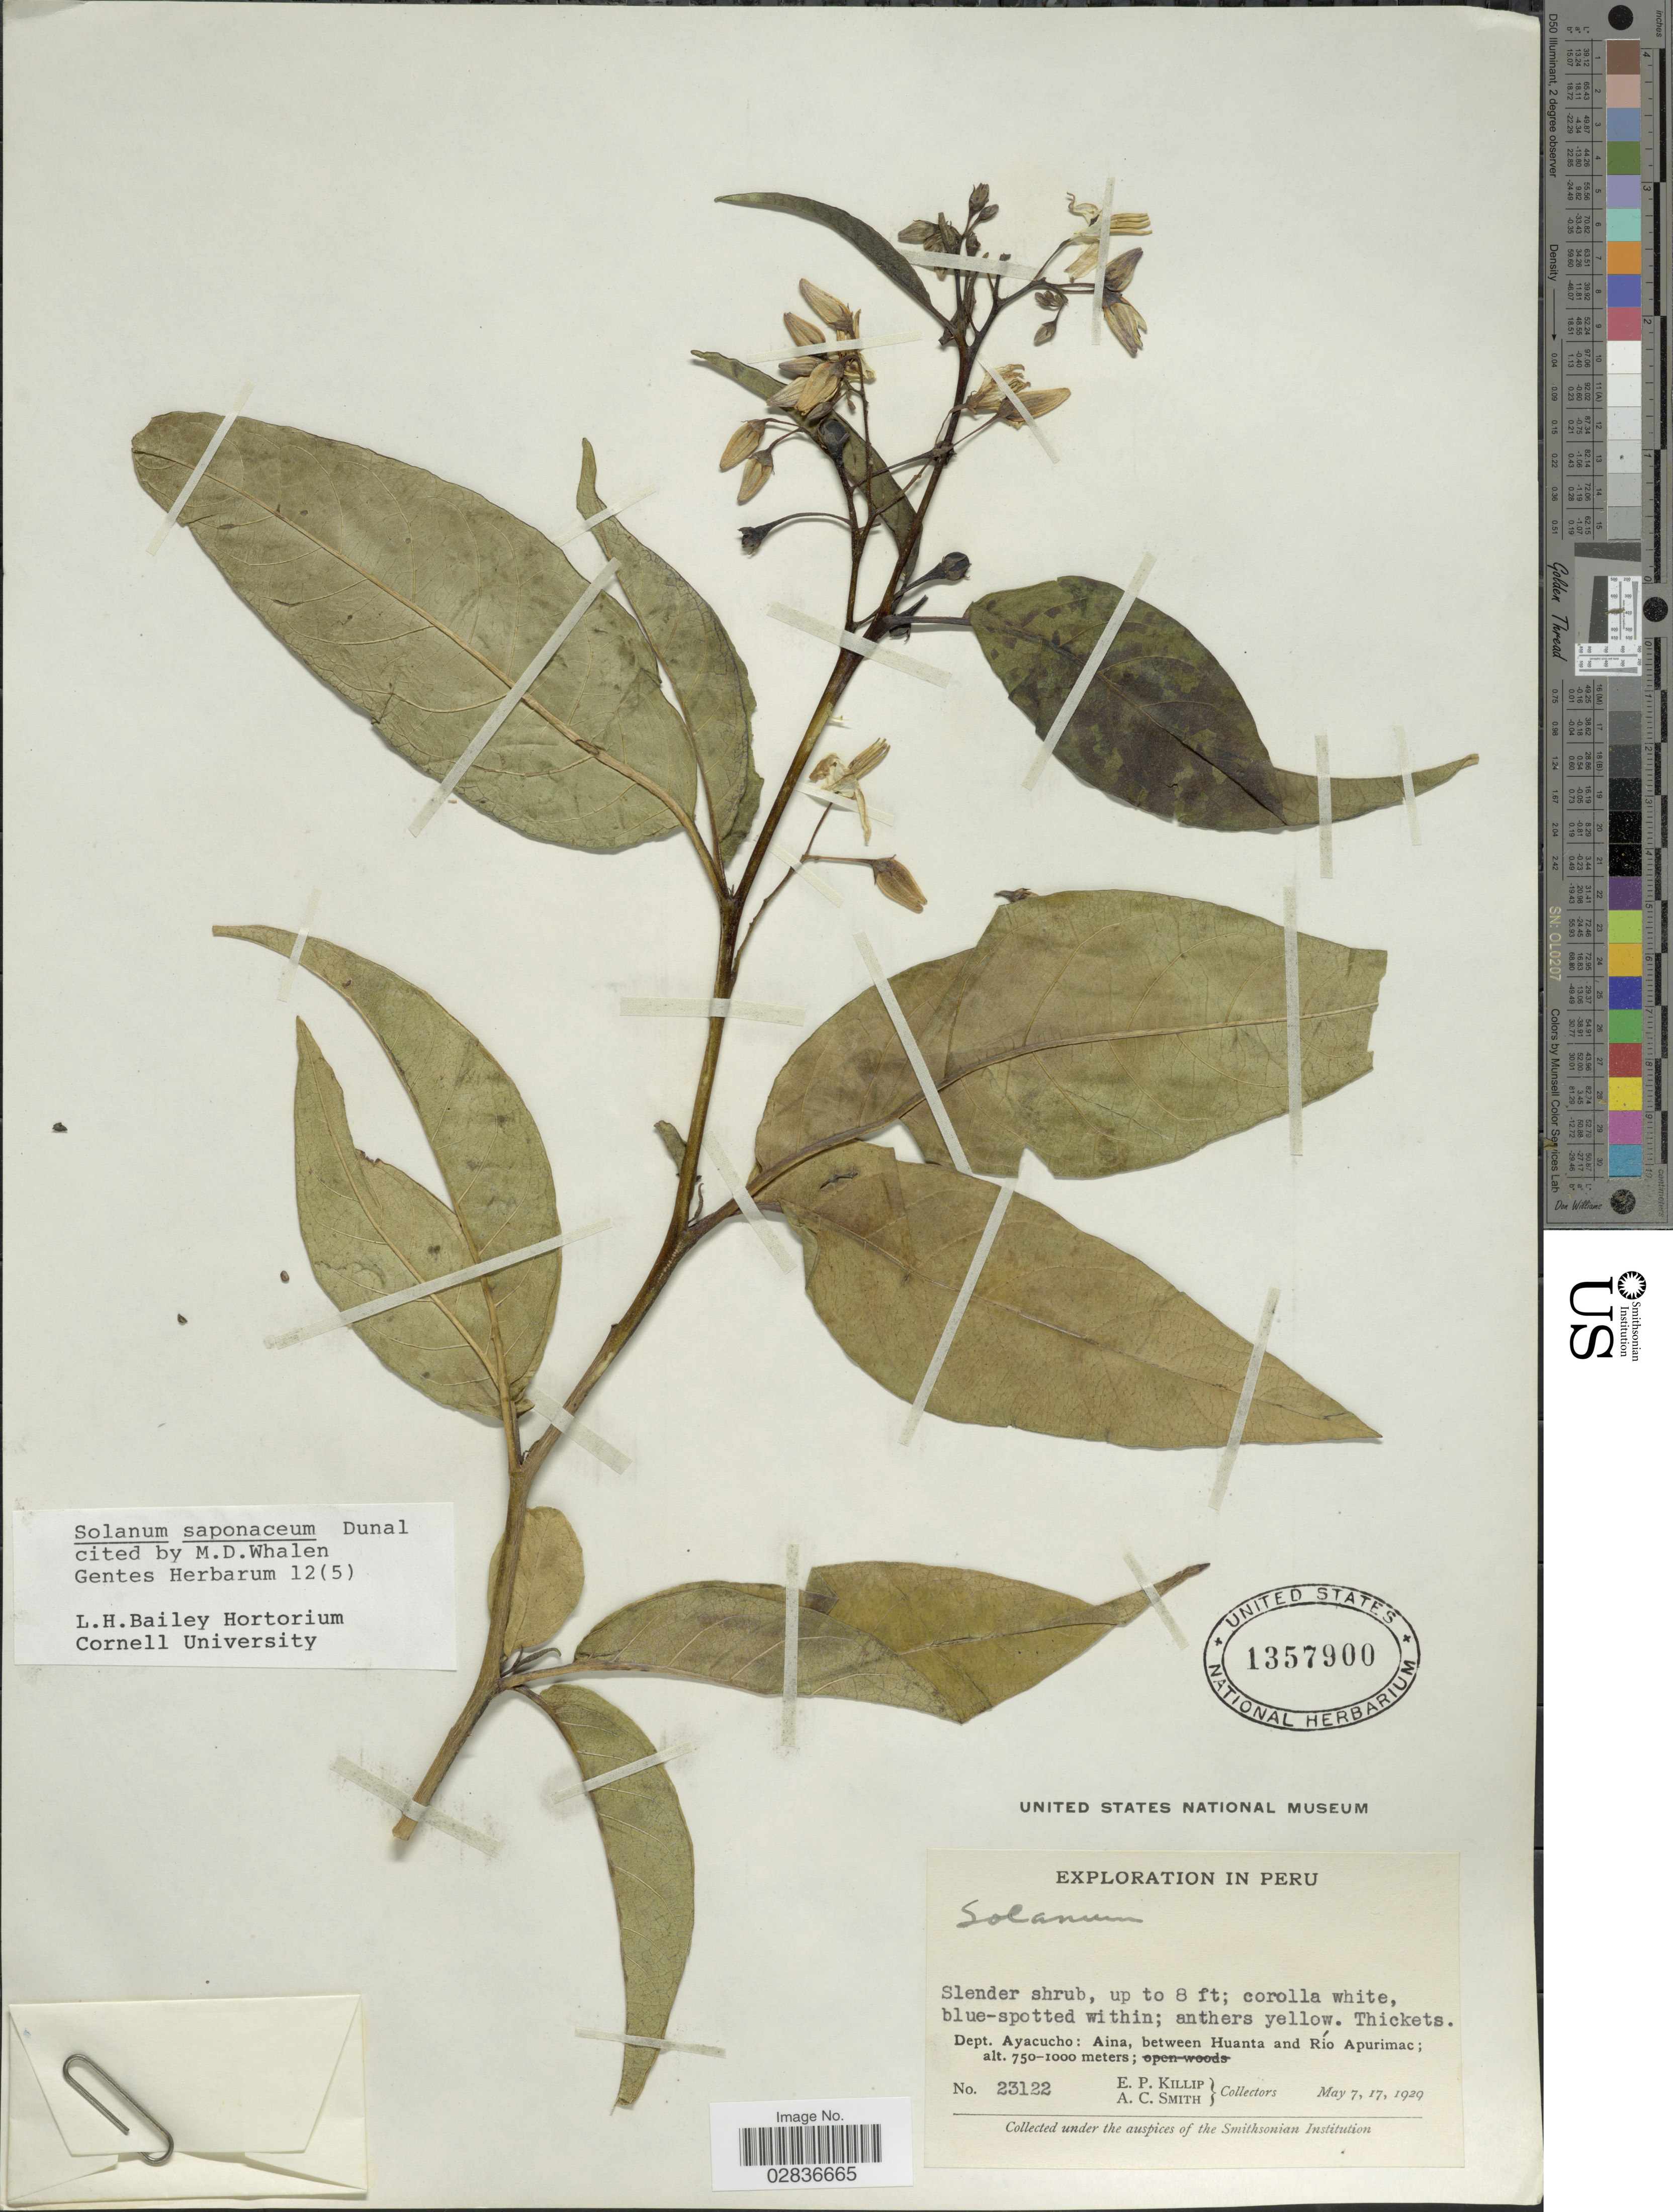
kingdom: Plantae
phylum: Tracheophyta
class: Magnoliopsida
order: Solanales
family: Solanaceae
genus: Solanum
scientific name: Solanum saponaceum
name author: Dunal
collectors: E. P. Killip & A. C. Smith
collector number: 23122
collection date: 1929-05-07/1929-05-17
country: Peru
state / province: Ayacucho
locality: Dept. Ayacucho: Aina, between Huanta and Río Apurimac.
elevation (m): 750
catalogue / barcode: US 1357900